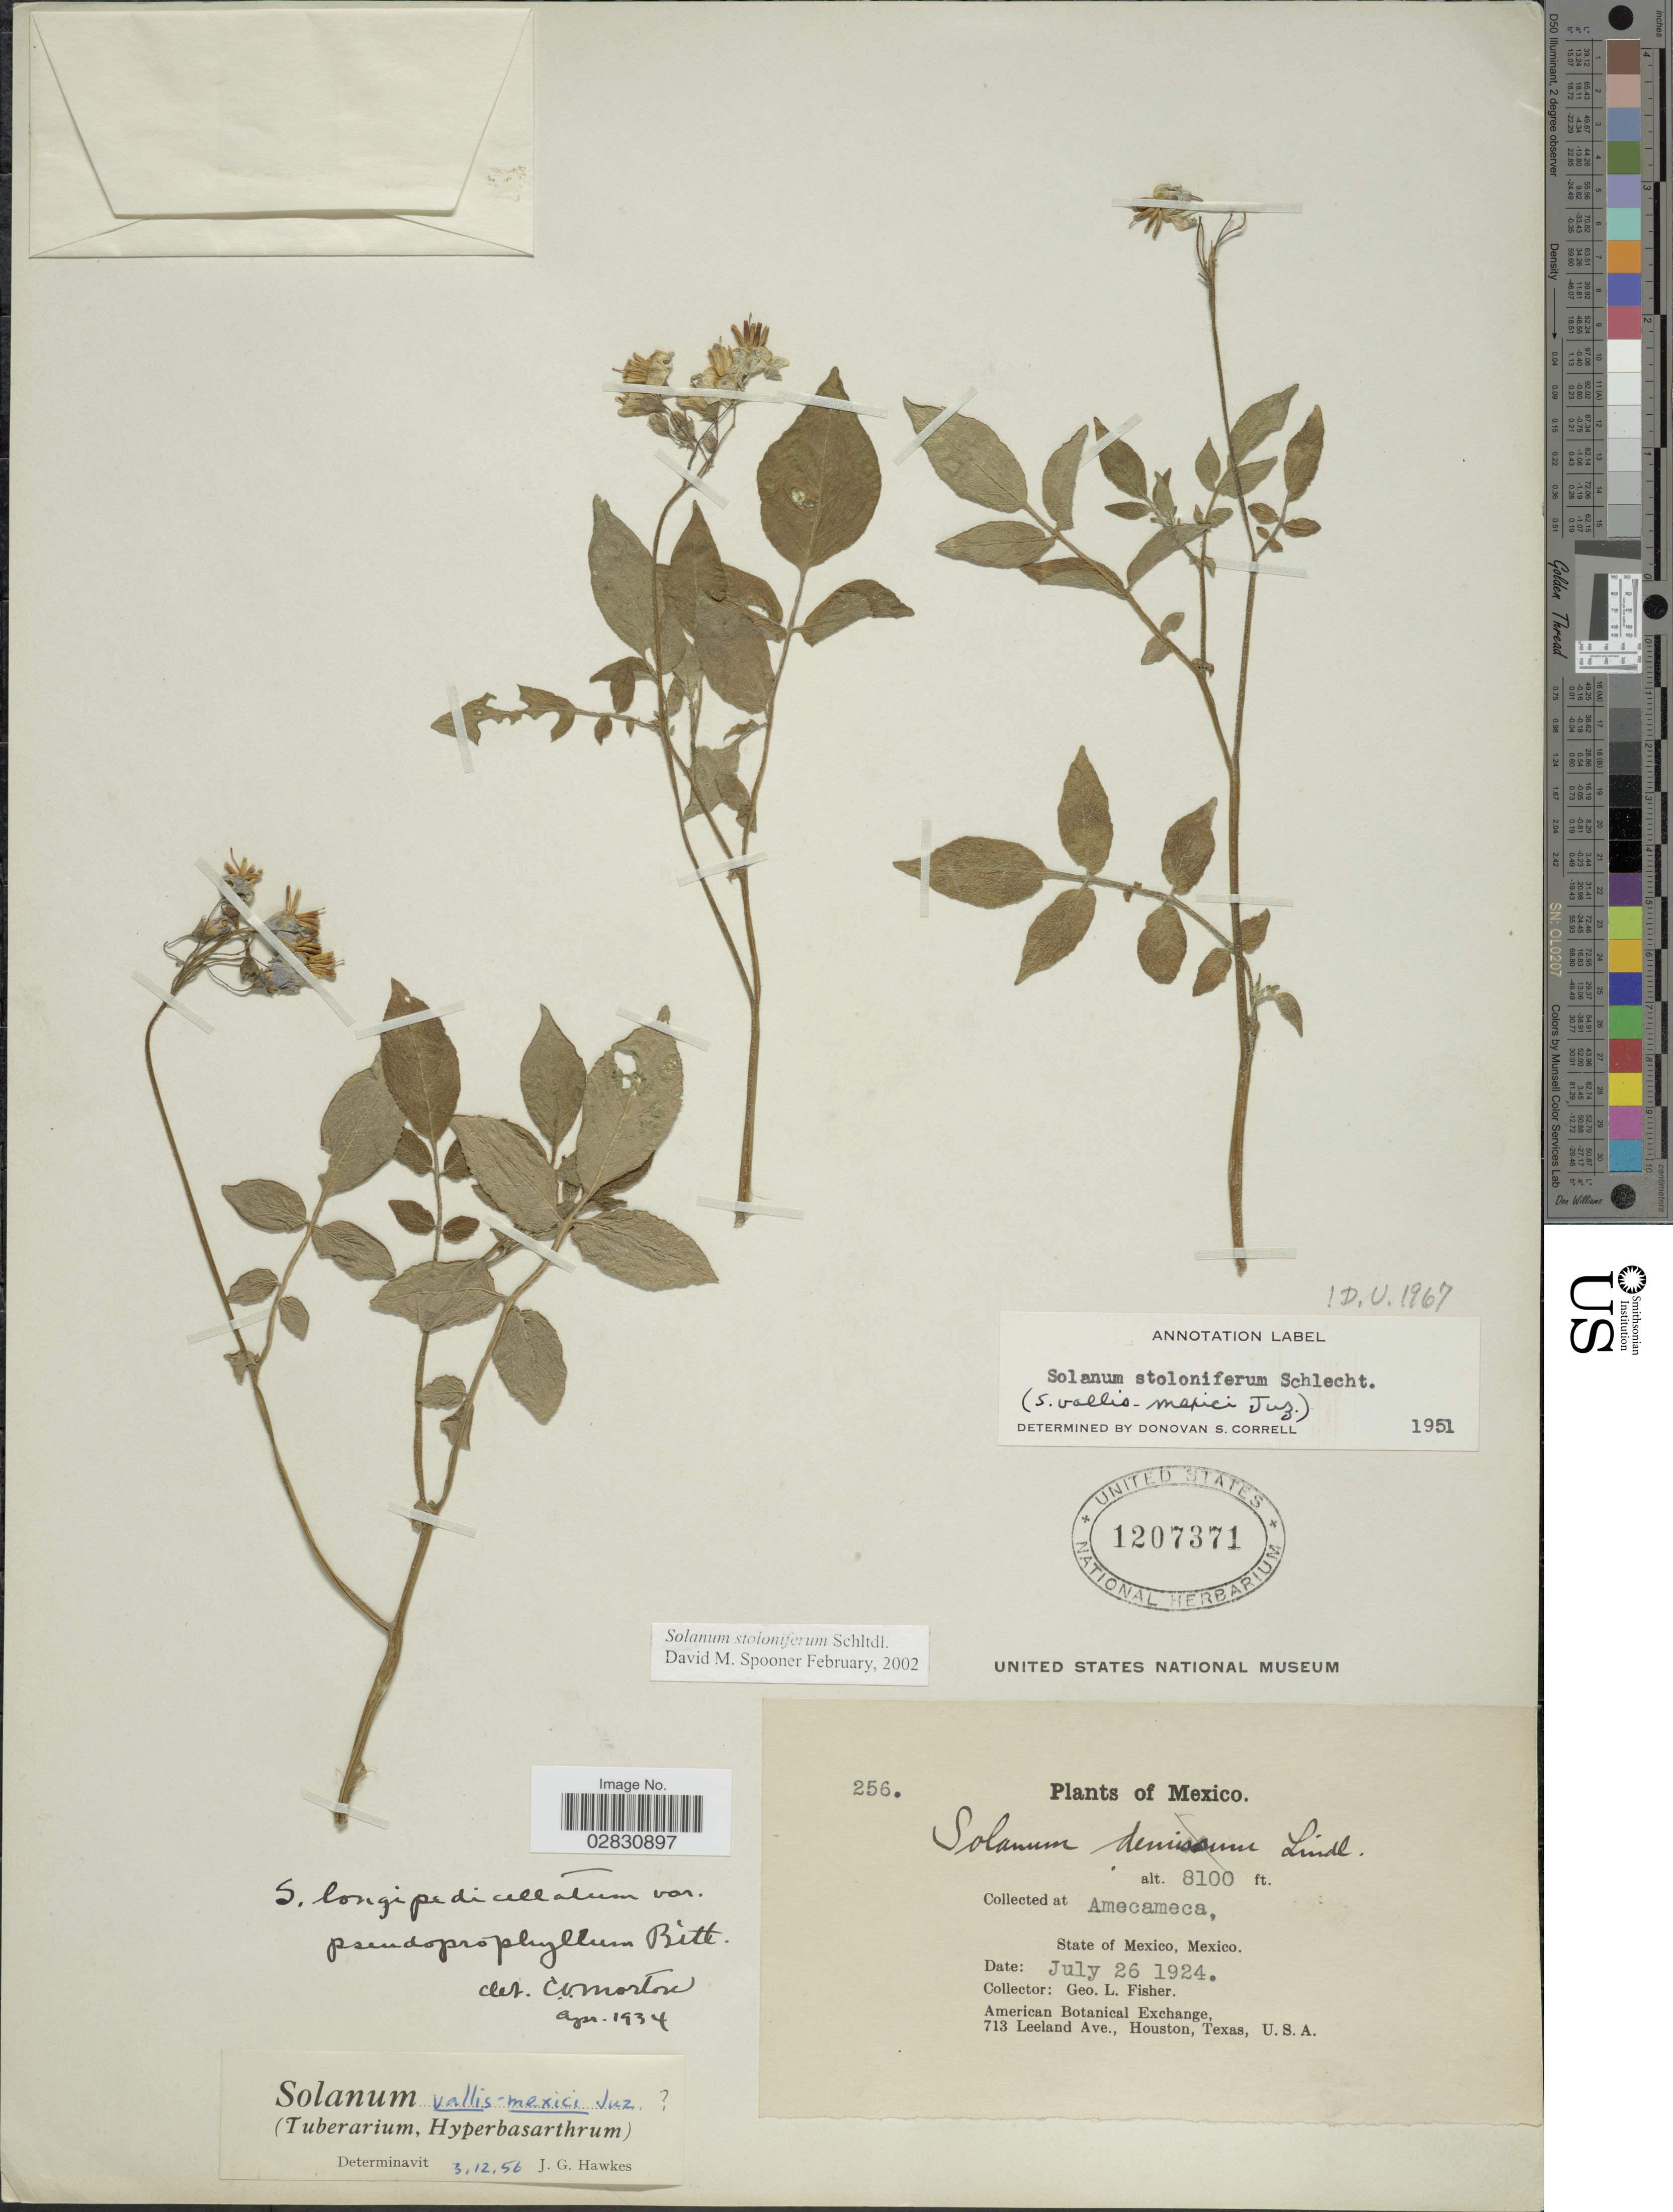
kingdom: Plantae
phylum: Tracheophyta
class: Magnoliopsida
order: Solanales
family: Solanaceae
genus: Solanum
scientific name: Solanum stoloniferum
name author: Schltdl.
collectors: G. L. Fisher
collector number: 256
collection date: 1924-07-26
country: Mexico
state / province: México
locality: Amecameca.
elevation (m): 2469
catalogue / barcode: US 1207371